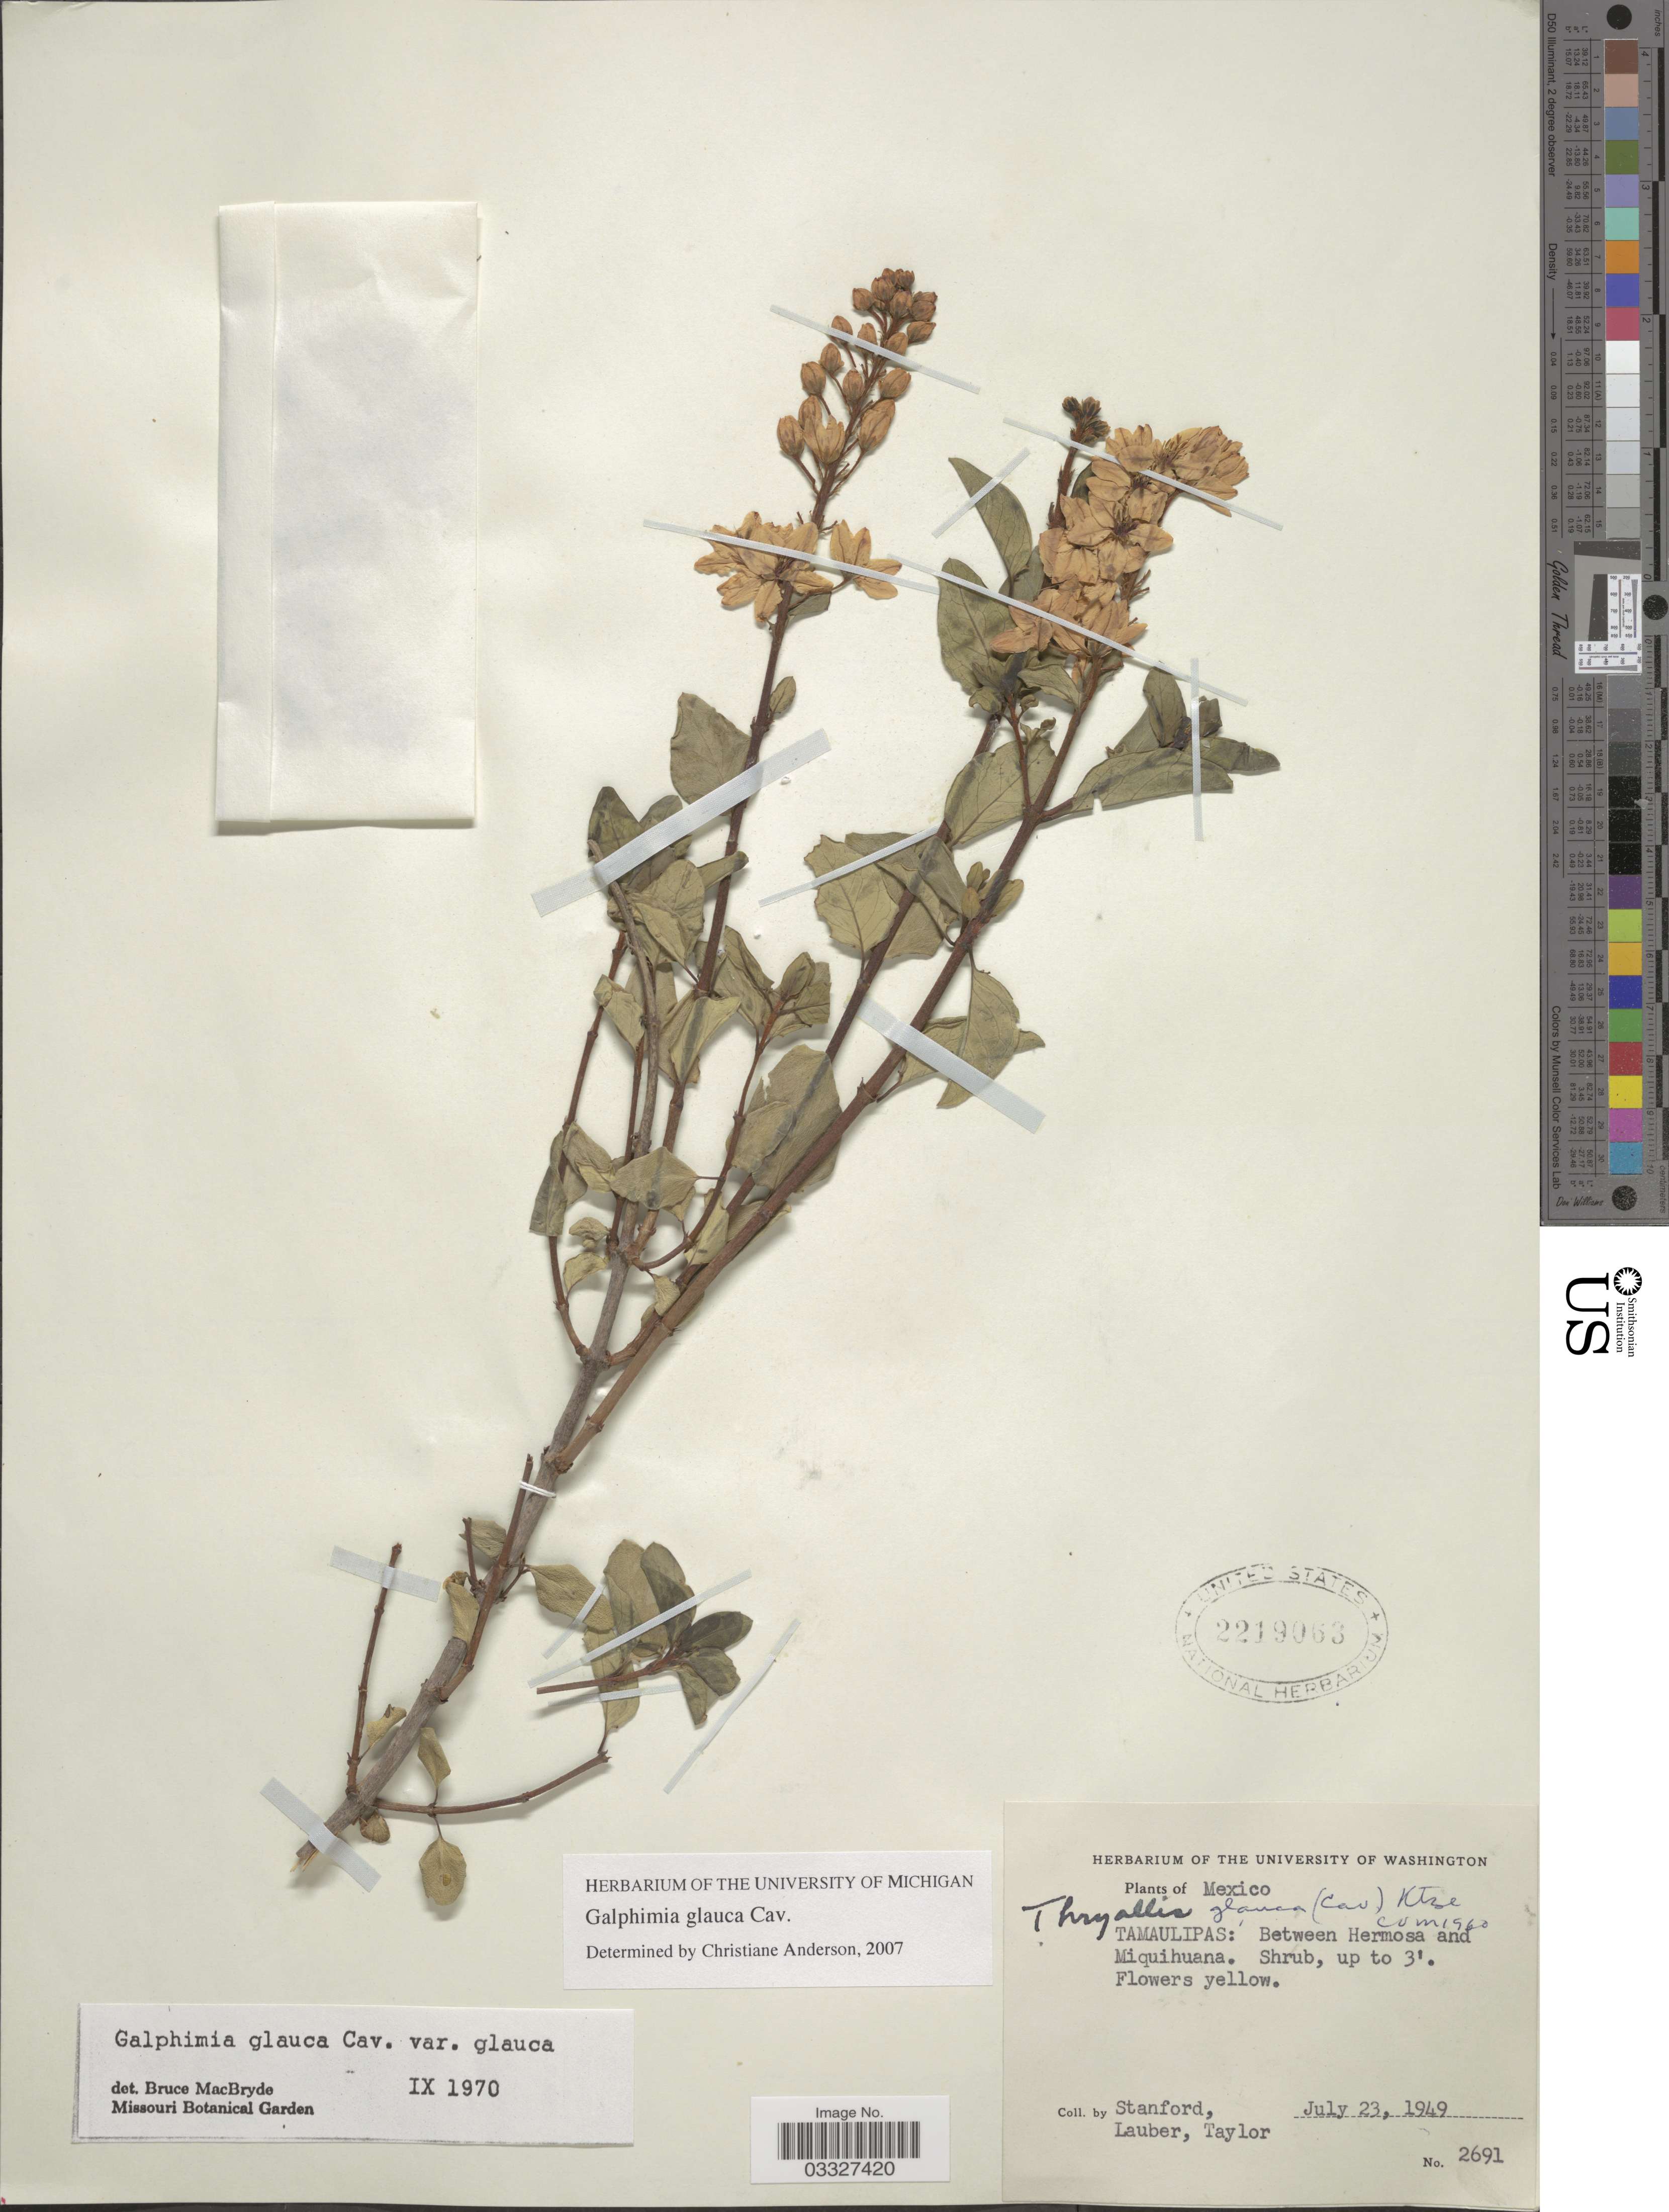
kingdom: Plantae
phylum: Tracheophyta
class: Magnoliopsida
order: Malpighiales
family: Malpighiaceae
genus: Galphimia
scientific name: Galphimia glauca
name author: Cav.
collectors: -. Stanford, Lauber, -- & -. Taylor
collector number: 2691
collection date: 1949-07-23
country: Mexico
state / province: Tamaulipas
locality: Between Hermosa and Miquihuana.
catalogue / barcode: US 2219063